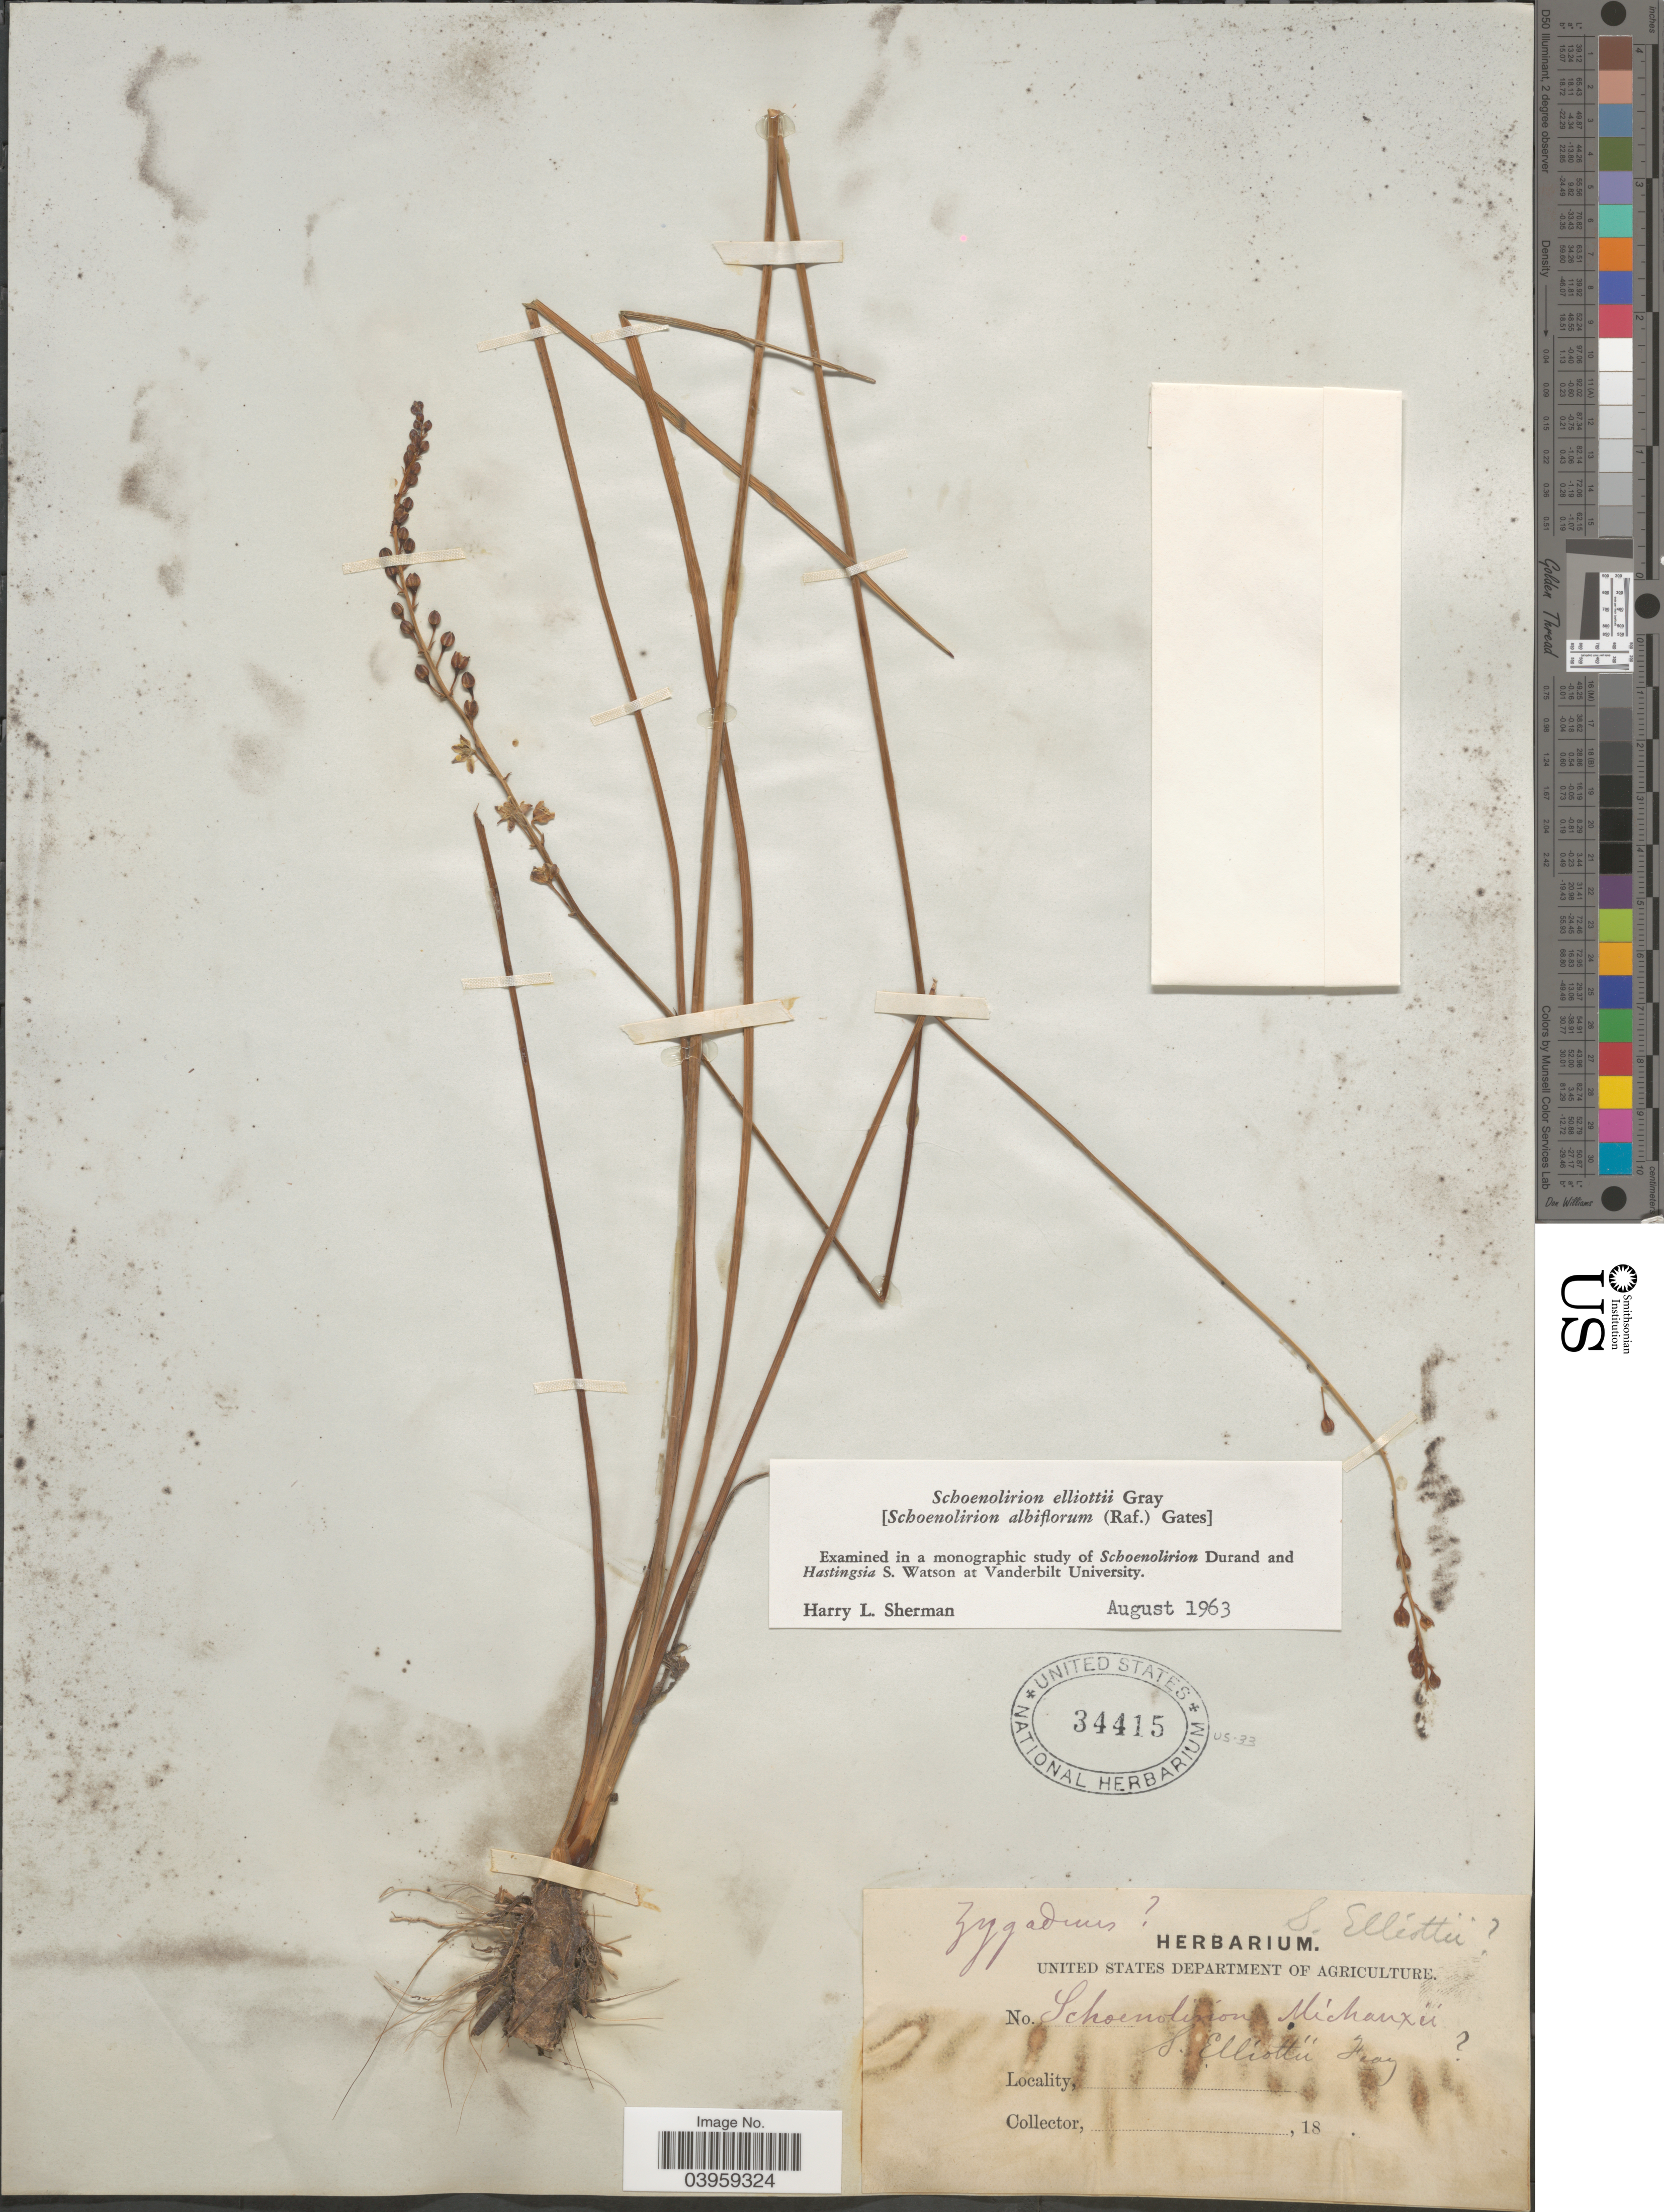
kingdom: Plantae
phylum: Tracheophyta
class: Liliopsida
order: Asparagales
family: Asparagaceae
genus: Schoenolirion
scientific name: Schoenolirion elliottii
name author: A. Gray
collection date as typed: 18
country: United States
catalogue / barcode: US 34415